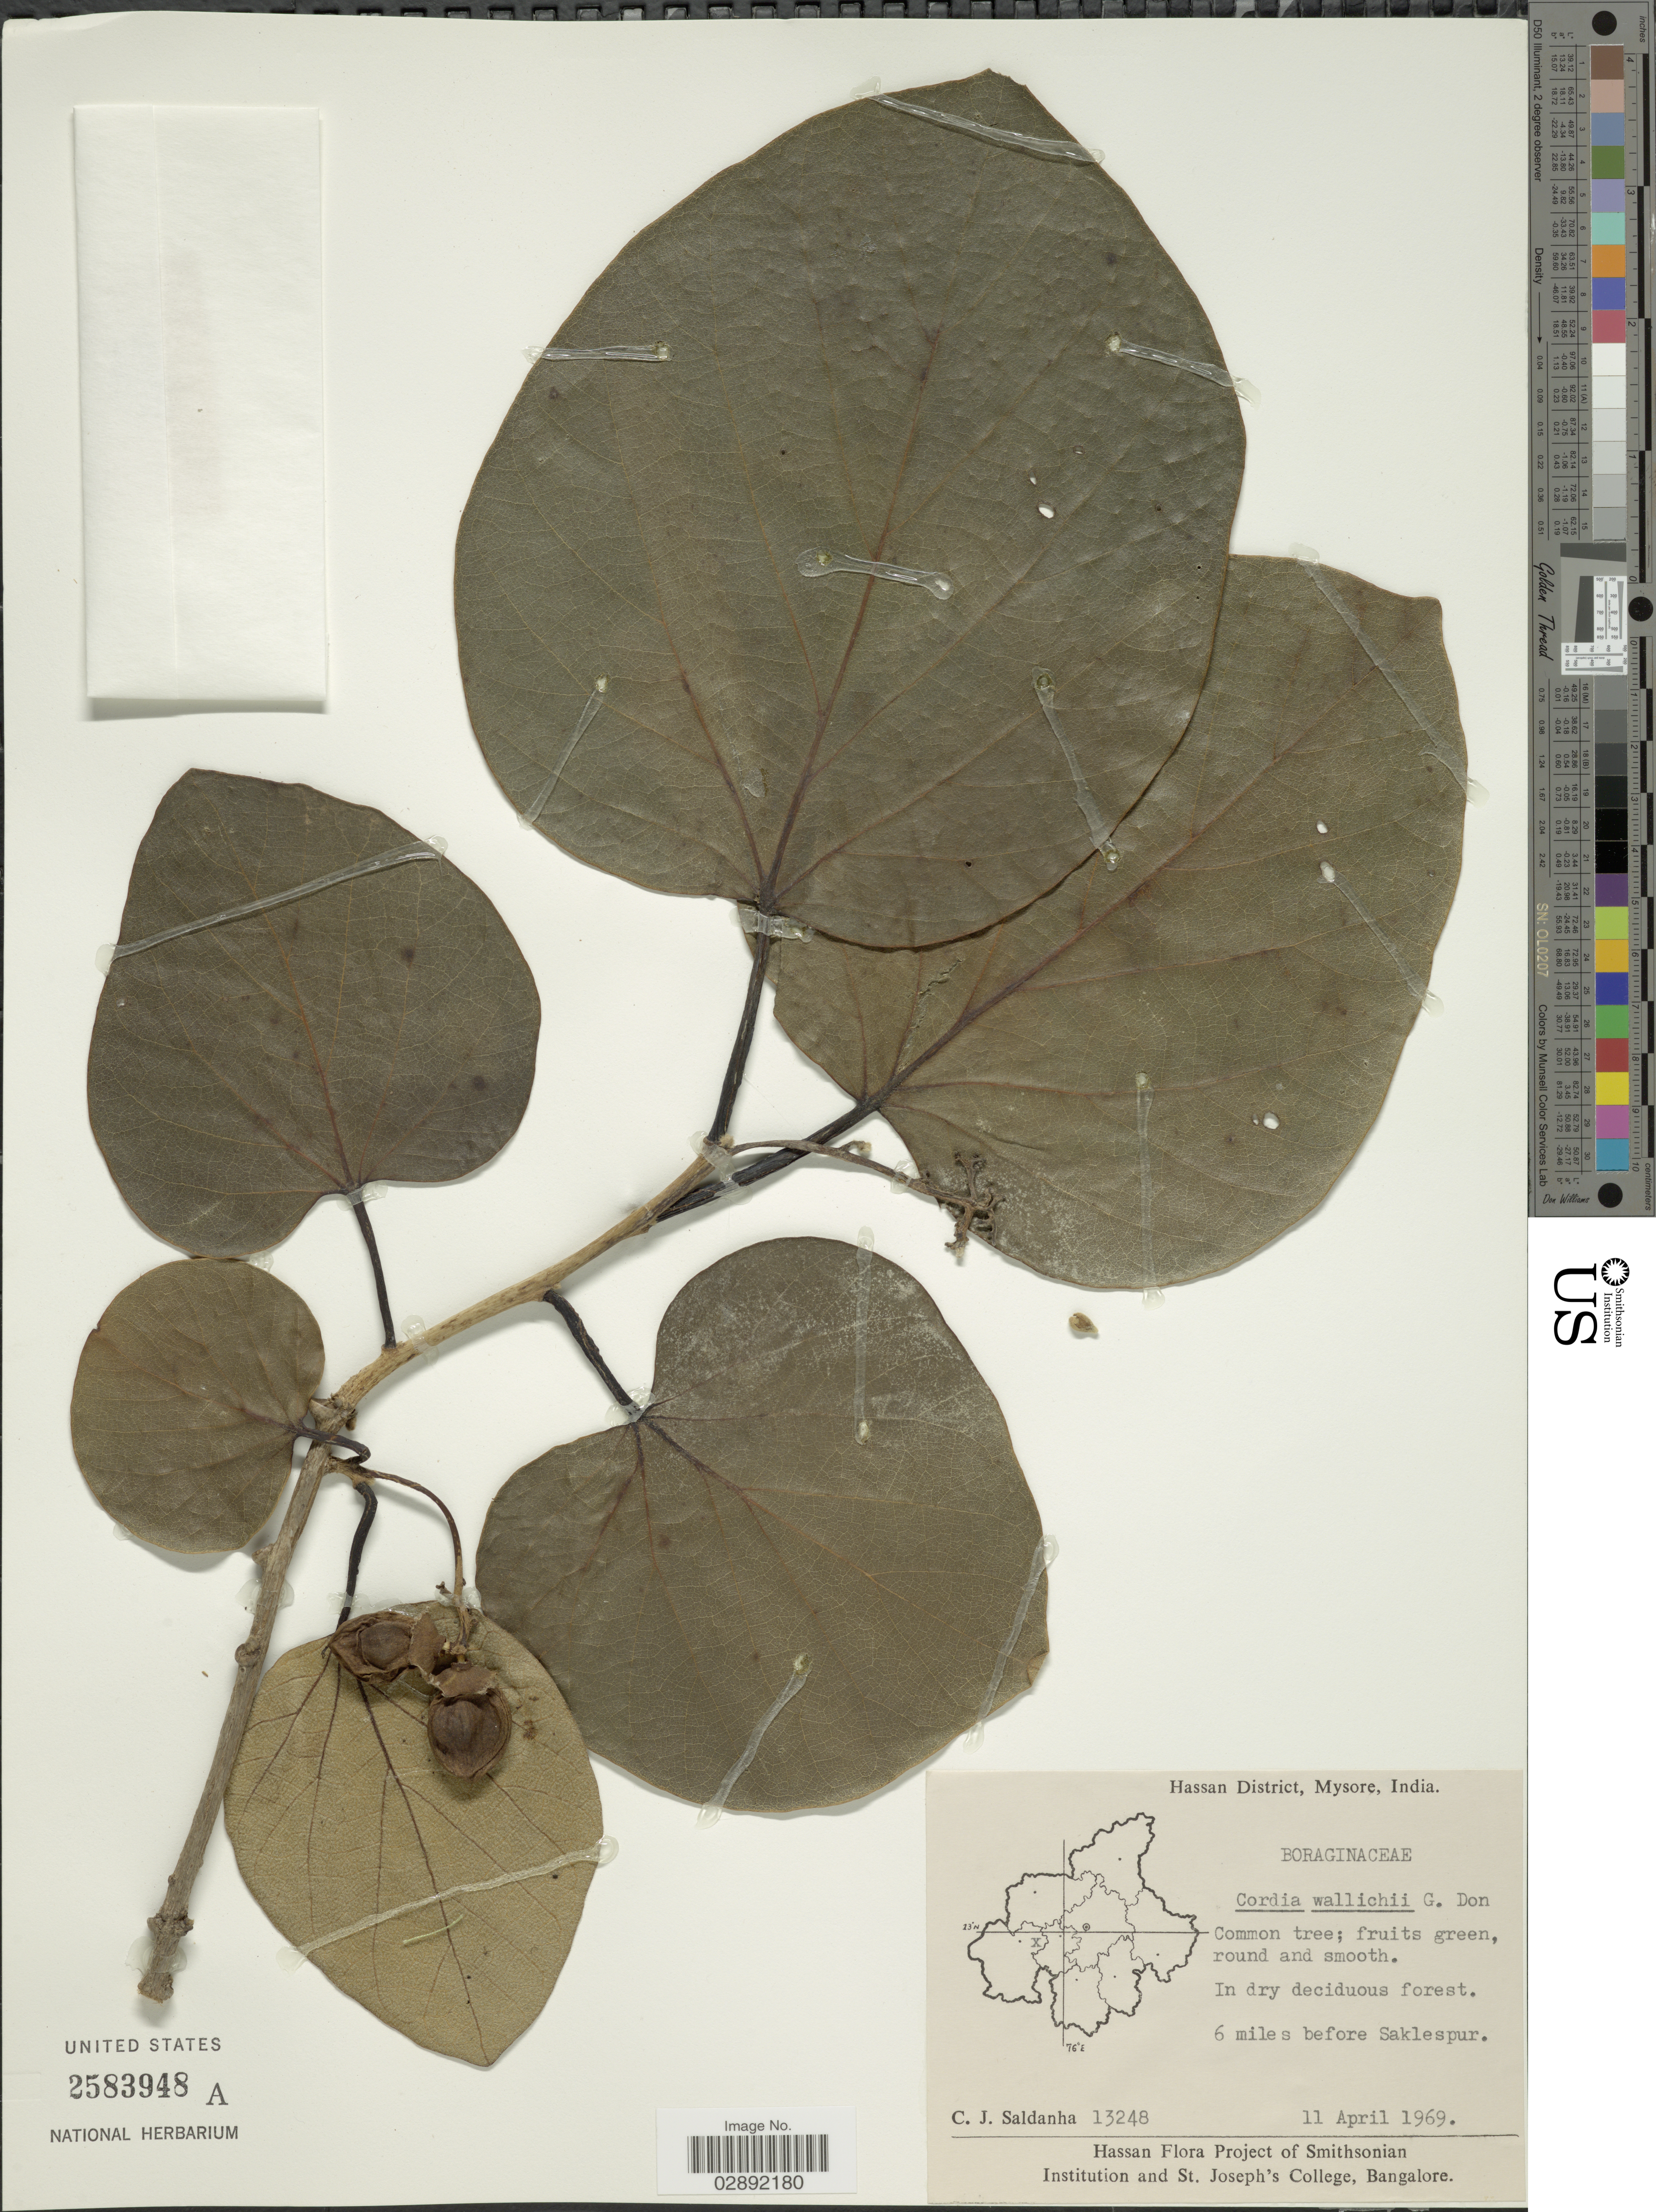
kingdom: Plantae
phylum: Tracheophyta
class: Magnoliopsida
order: Boraginales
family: Cordiaceae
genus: Cordia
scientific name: Cordia wallichii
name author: G. Don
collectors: C. J. Saldanha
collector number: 13248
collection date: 1969-04-11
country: India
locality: Hassan District, Mysore. 6 miles before Saklespur.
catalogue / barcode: US 2583948A